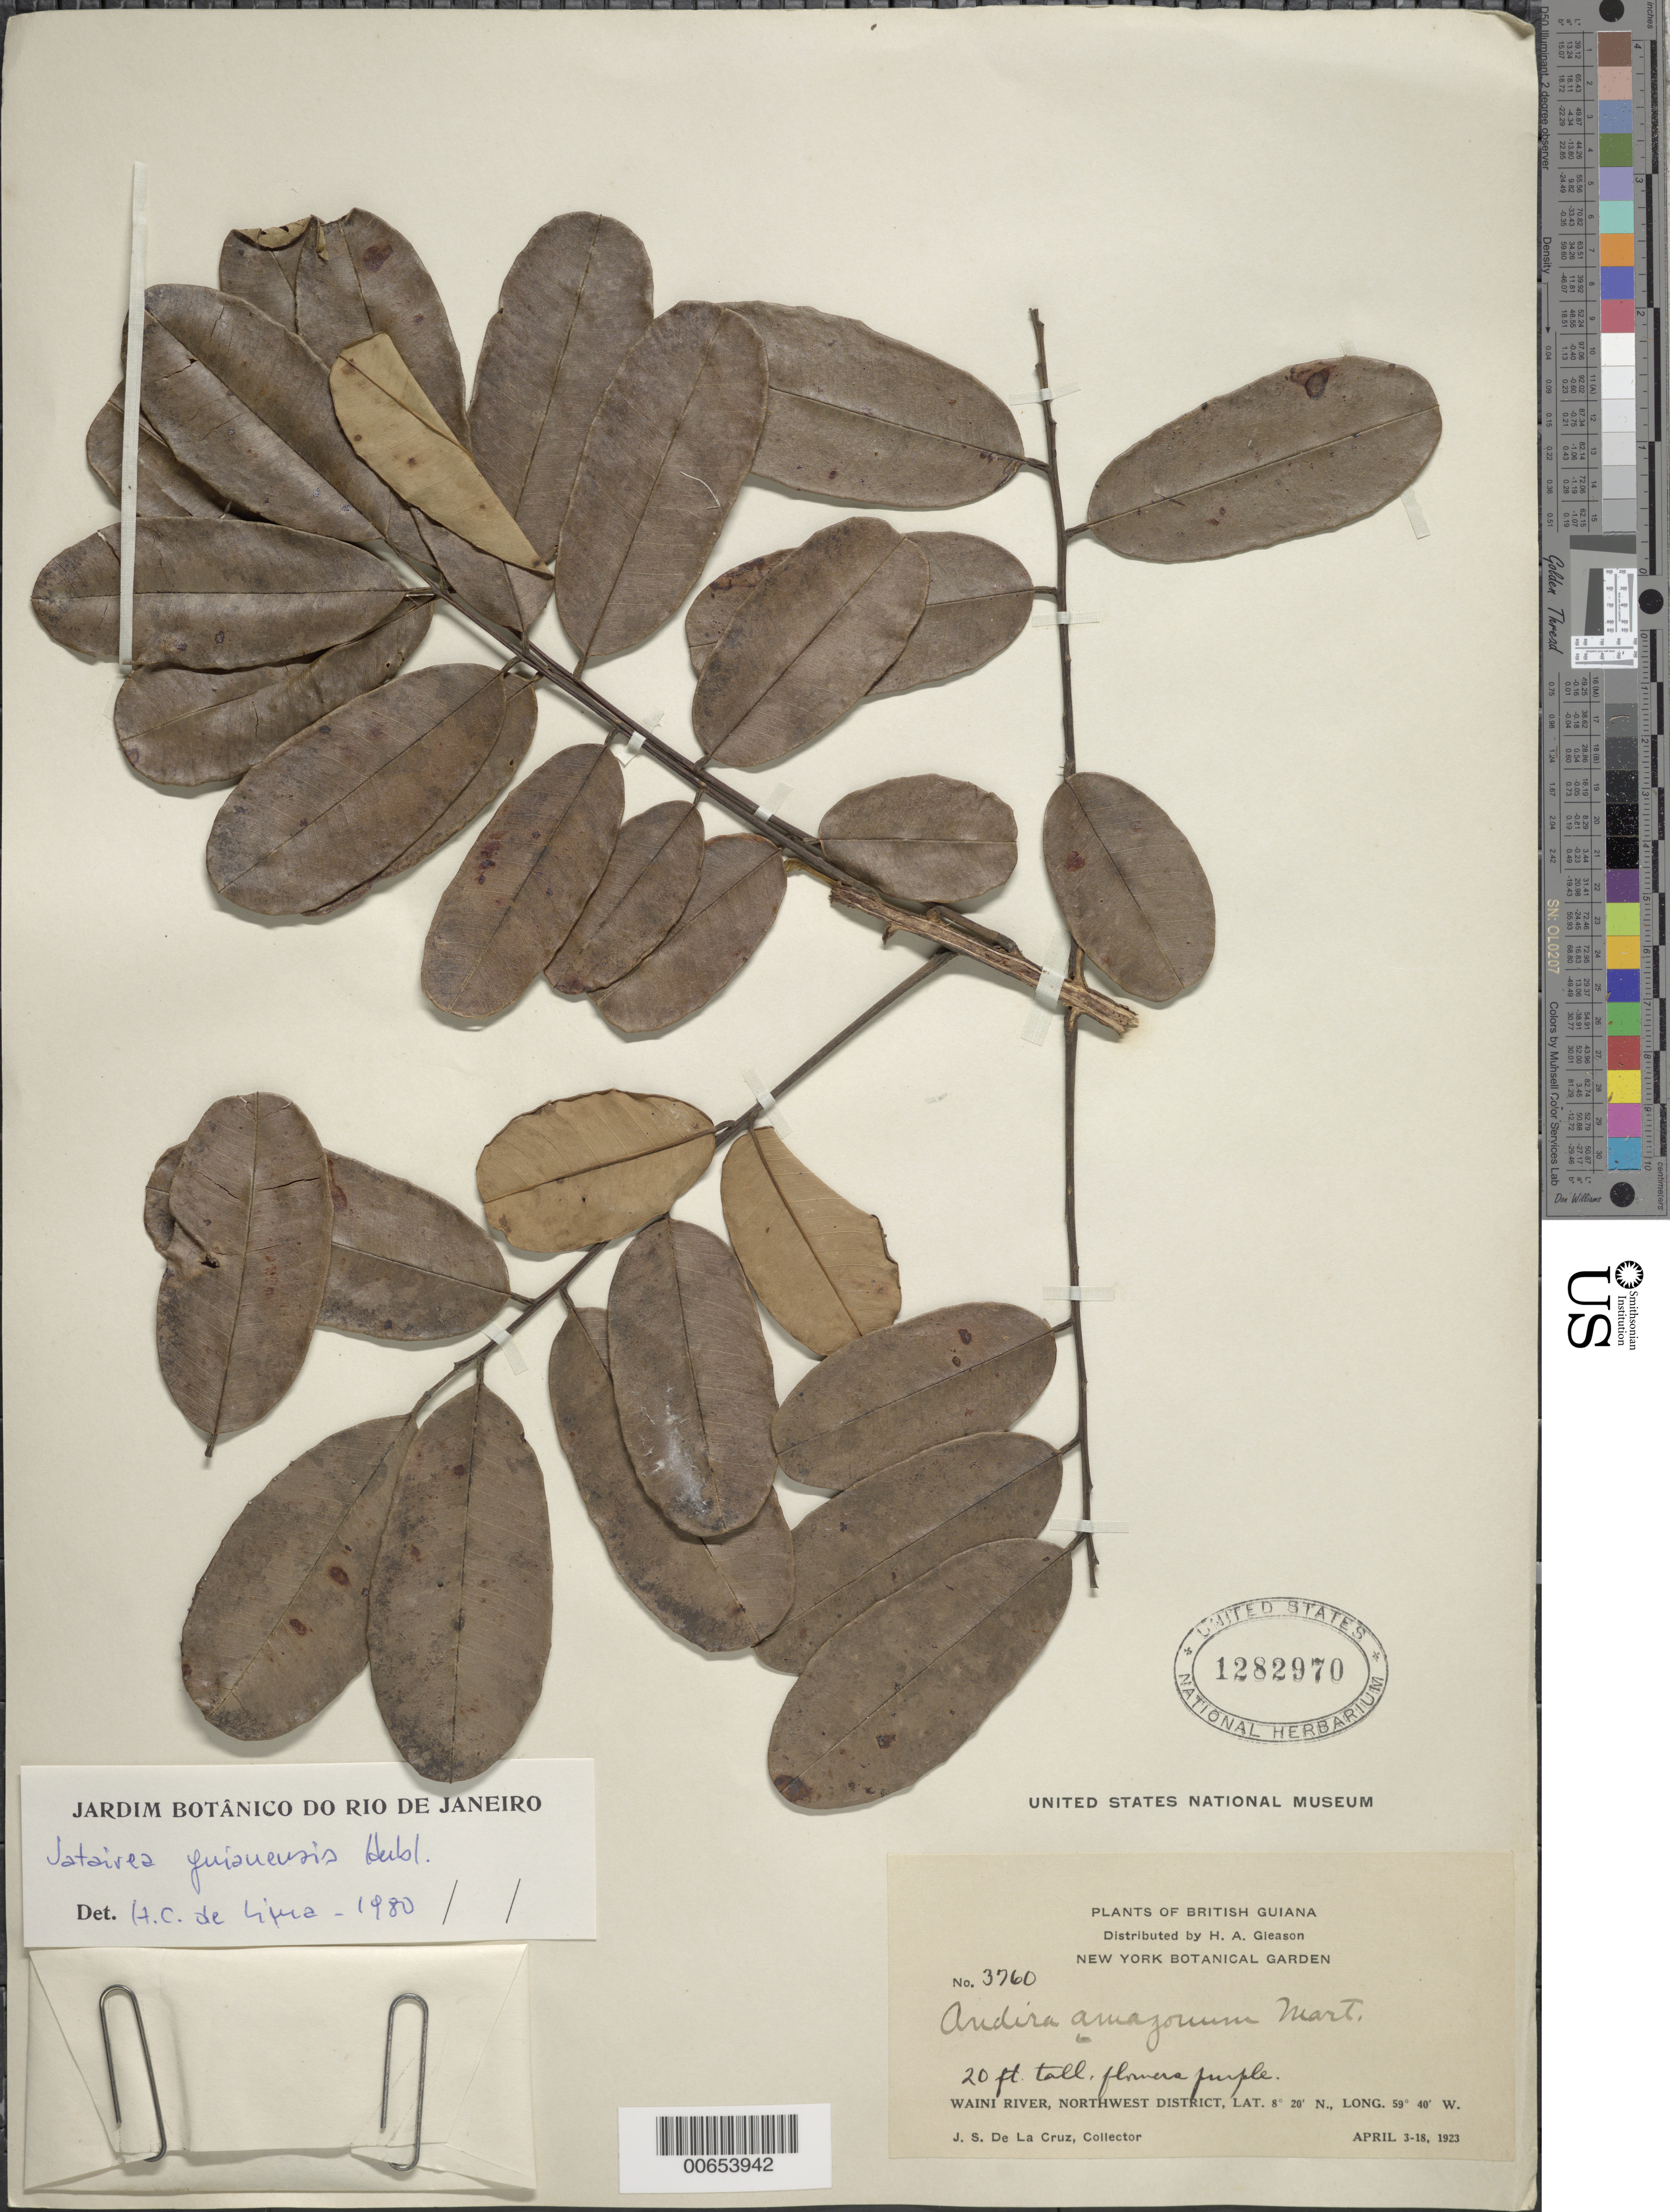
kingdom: Plantae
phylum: Tracheophyta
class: Magnoliopsida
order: Fabales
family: Fabaceae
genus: Vatairea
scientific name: Vatairea guianensis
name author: Aubl.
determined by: Lima, H. C. de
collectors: J. S. de la Cruz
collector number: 3760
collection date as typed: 3-Apr-23 to 18-Apr-23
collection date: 1923-04-03/1923-04-18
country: Guyana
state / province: Barima-Waini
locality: Waini R., NW District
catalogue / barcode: US 1282970